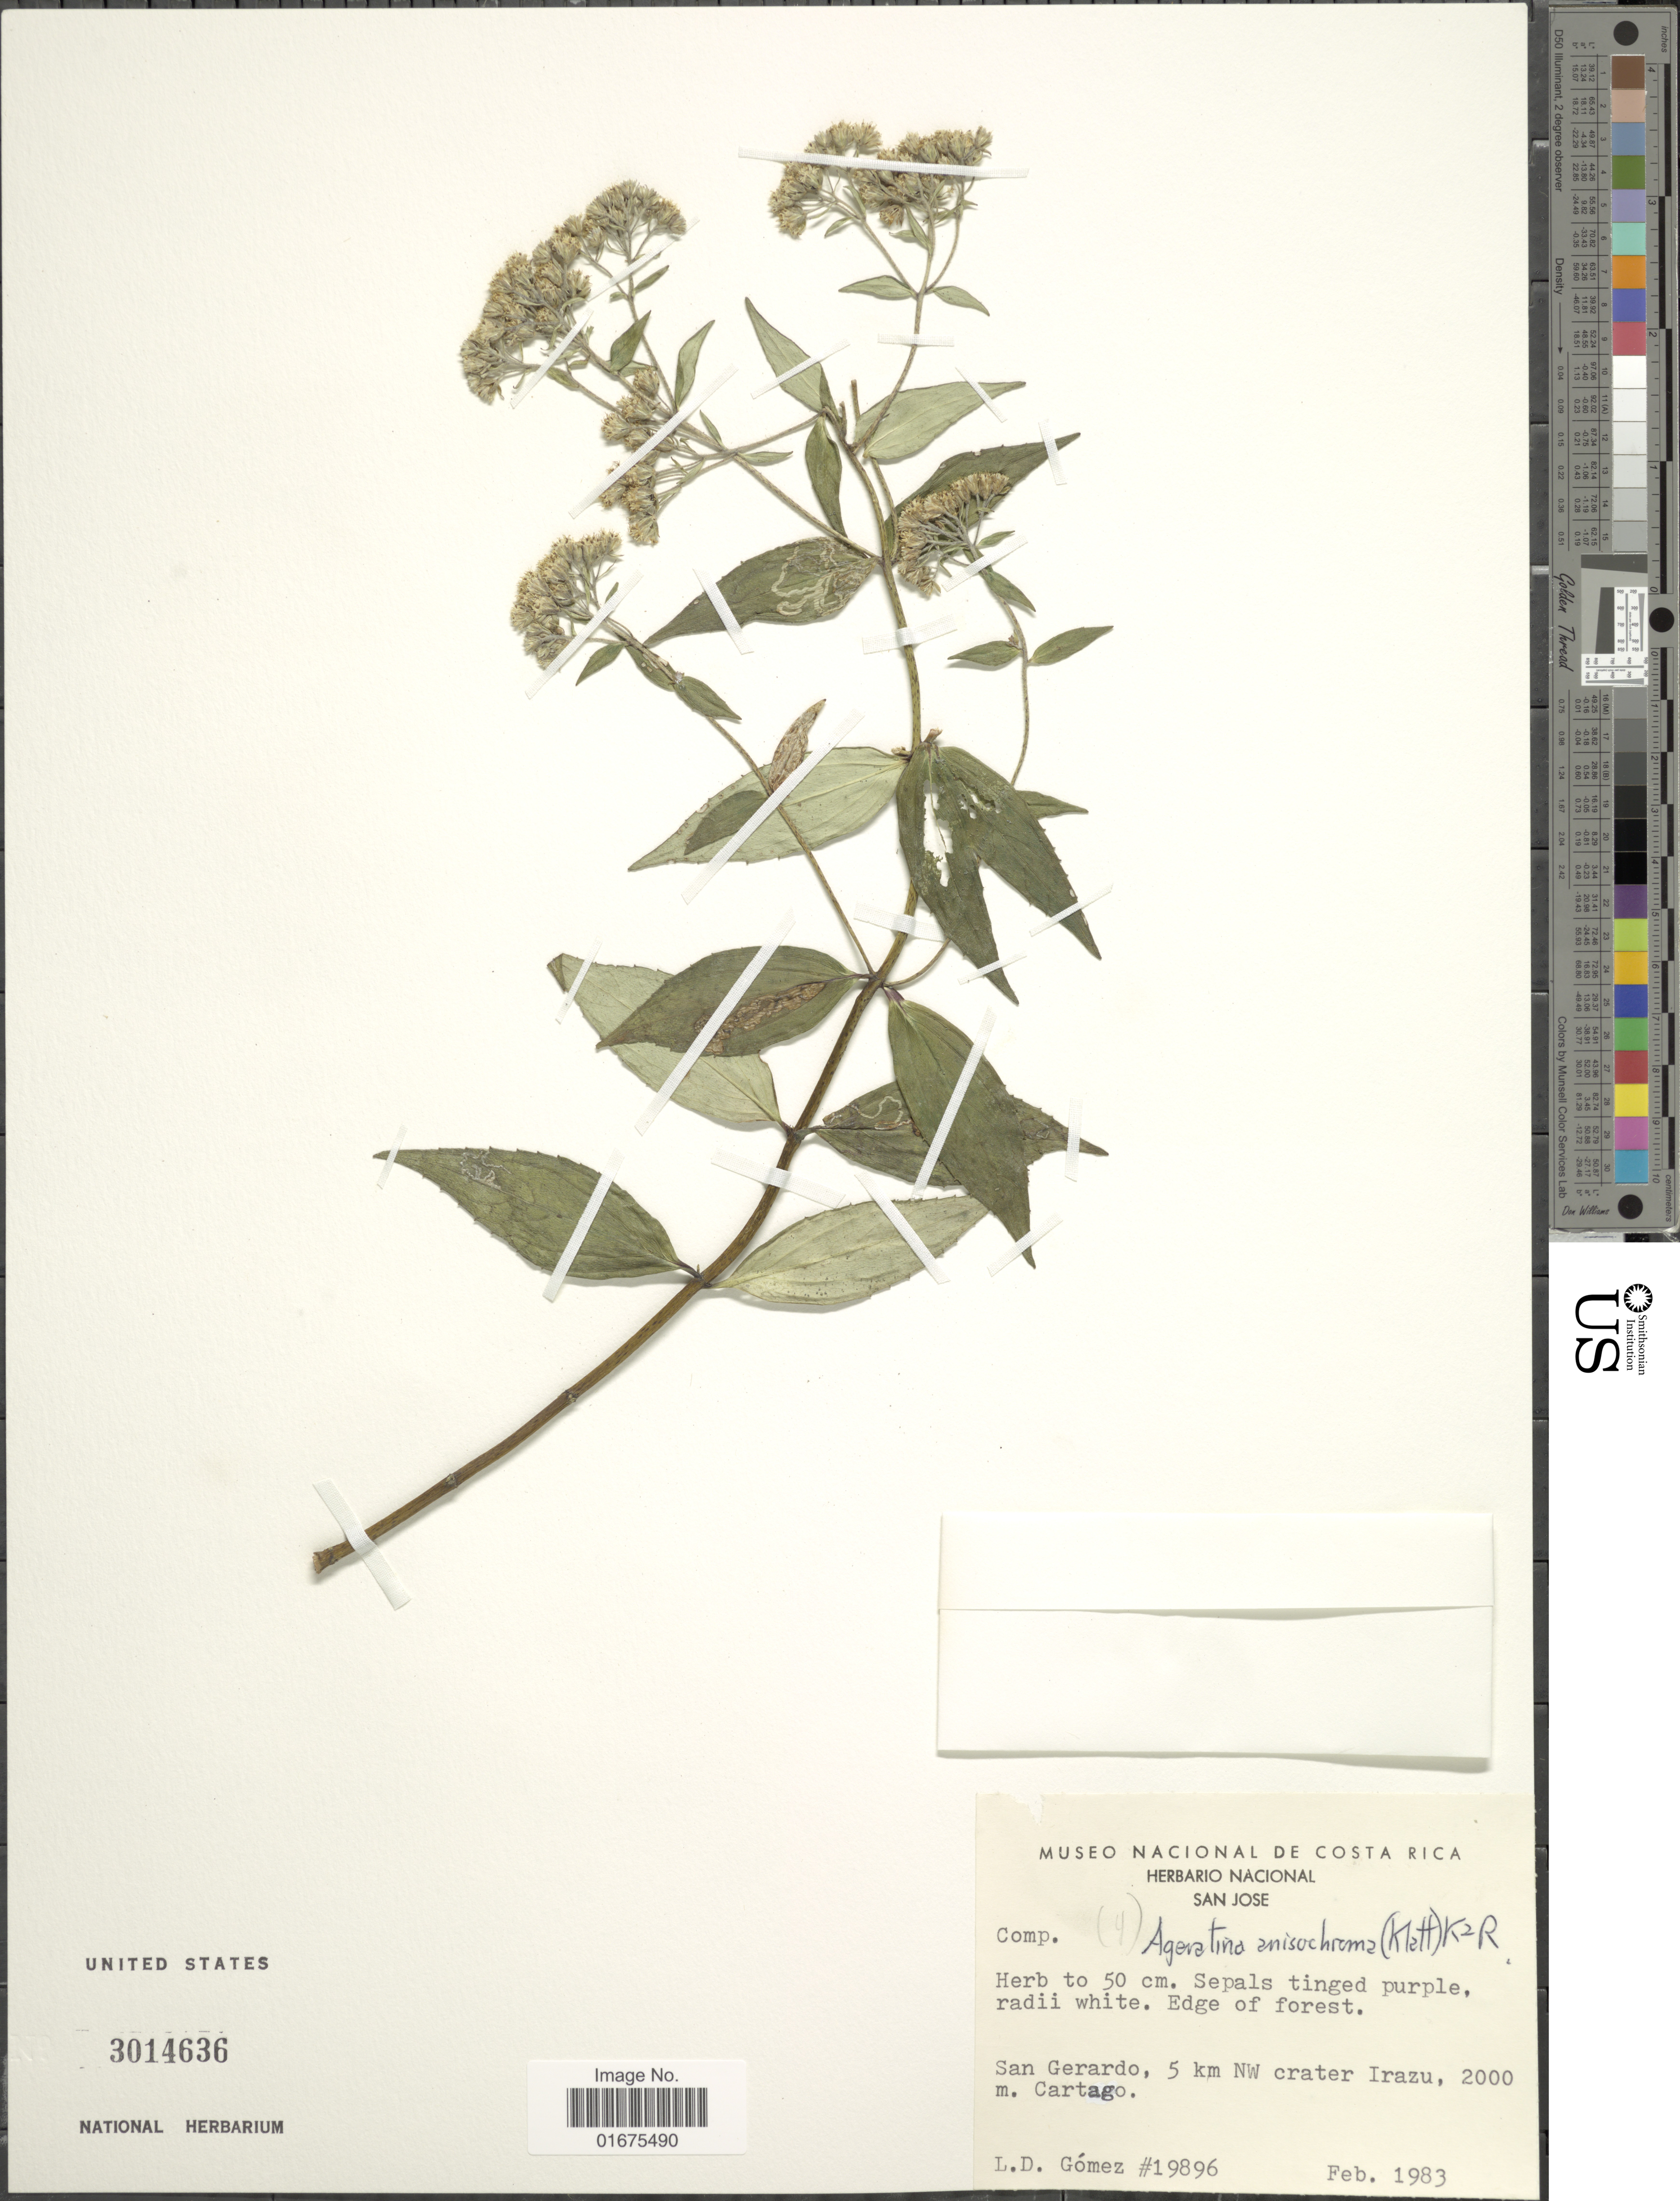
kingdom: Plantae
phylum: Tracheophyta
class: Magnoliopsida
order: Asterales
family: Asteraceae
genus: Ageratina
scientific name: Ageratina anisochroma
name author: (Klatt) R.M. King & H. Rob.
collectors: L. D. Gómez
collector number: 19896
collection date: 1983-02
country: Costa Rica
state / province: Cartago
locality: San Gerardo, 5 km NW crater Irazu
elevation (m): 2000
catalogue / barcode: US 3014636